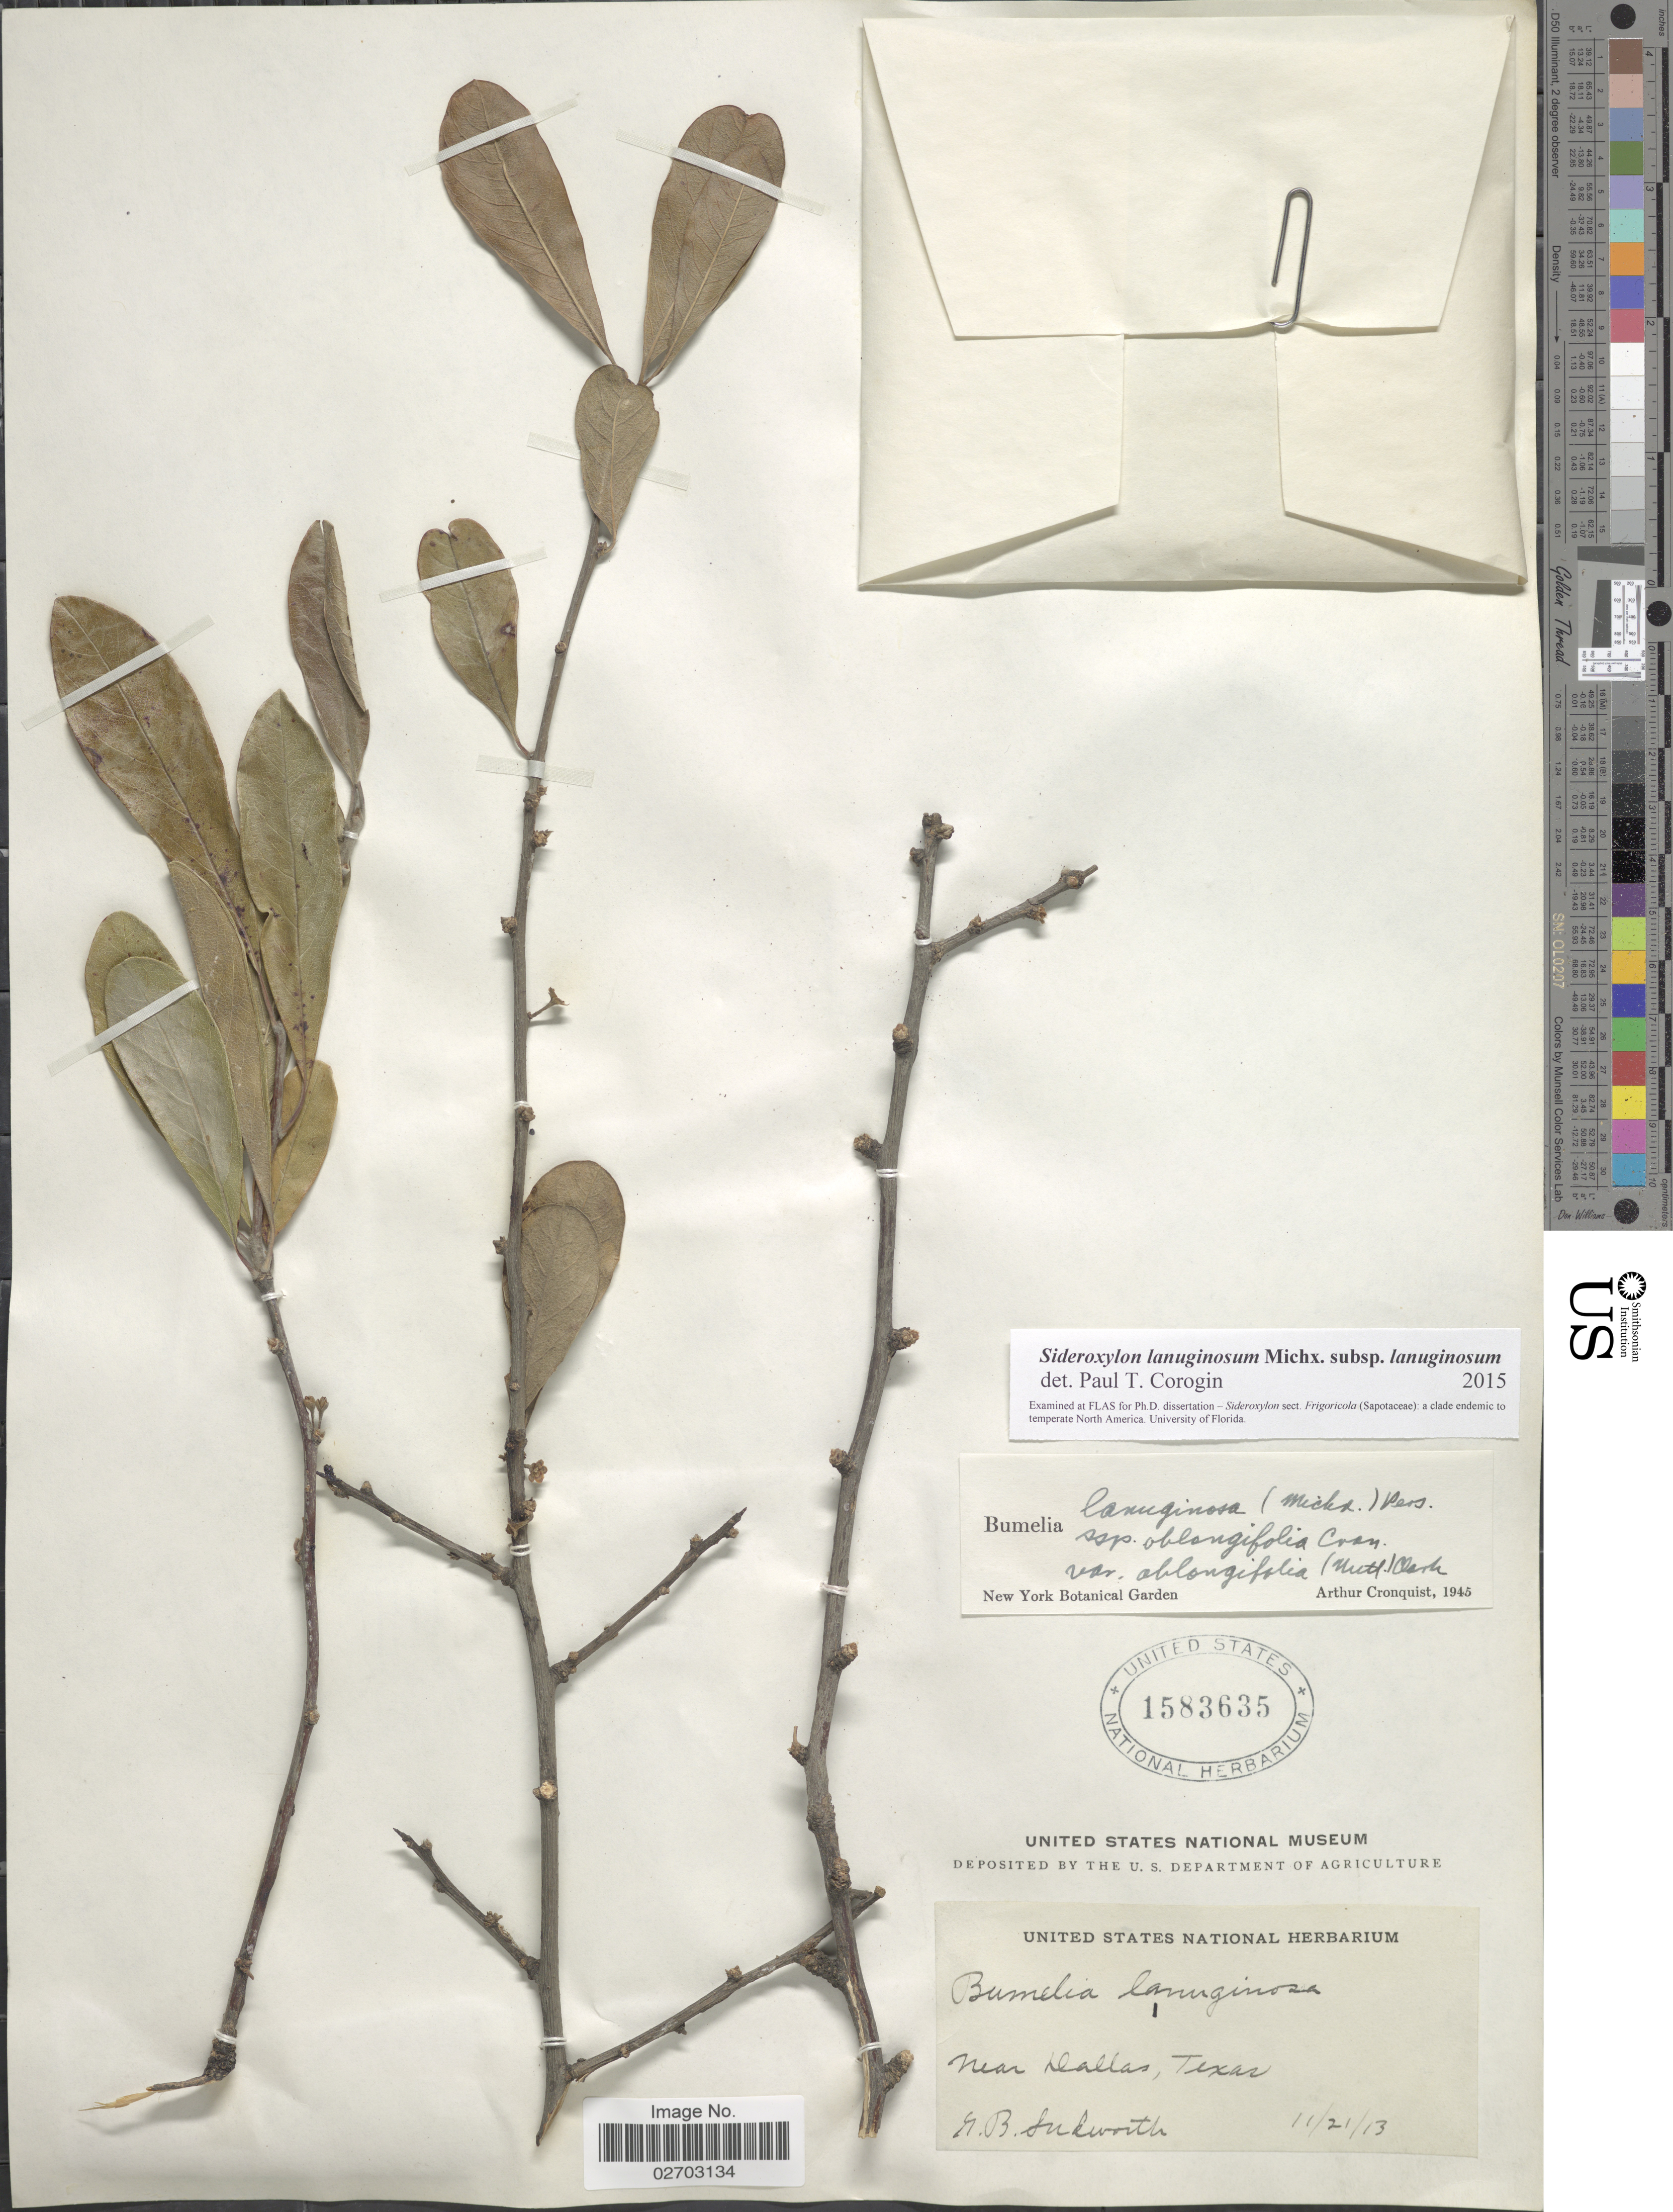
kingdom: Plantae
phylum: Tracheophyta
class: Magnoliopsida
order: Ericales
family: Sapotaceae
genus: Sideroxylon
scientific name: Sideroxylon lanuginosum subsp. lanuginosum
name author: Michx.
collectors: G. B. Sudworth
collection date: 1913-11-21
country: United States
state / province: Texas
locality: Near Dallas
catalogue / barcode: US 1583635